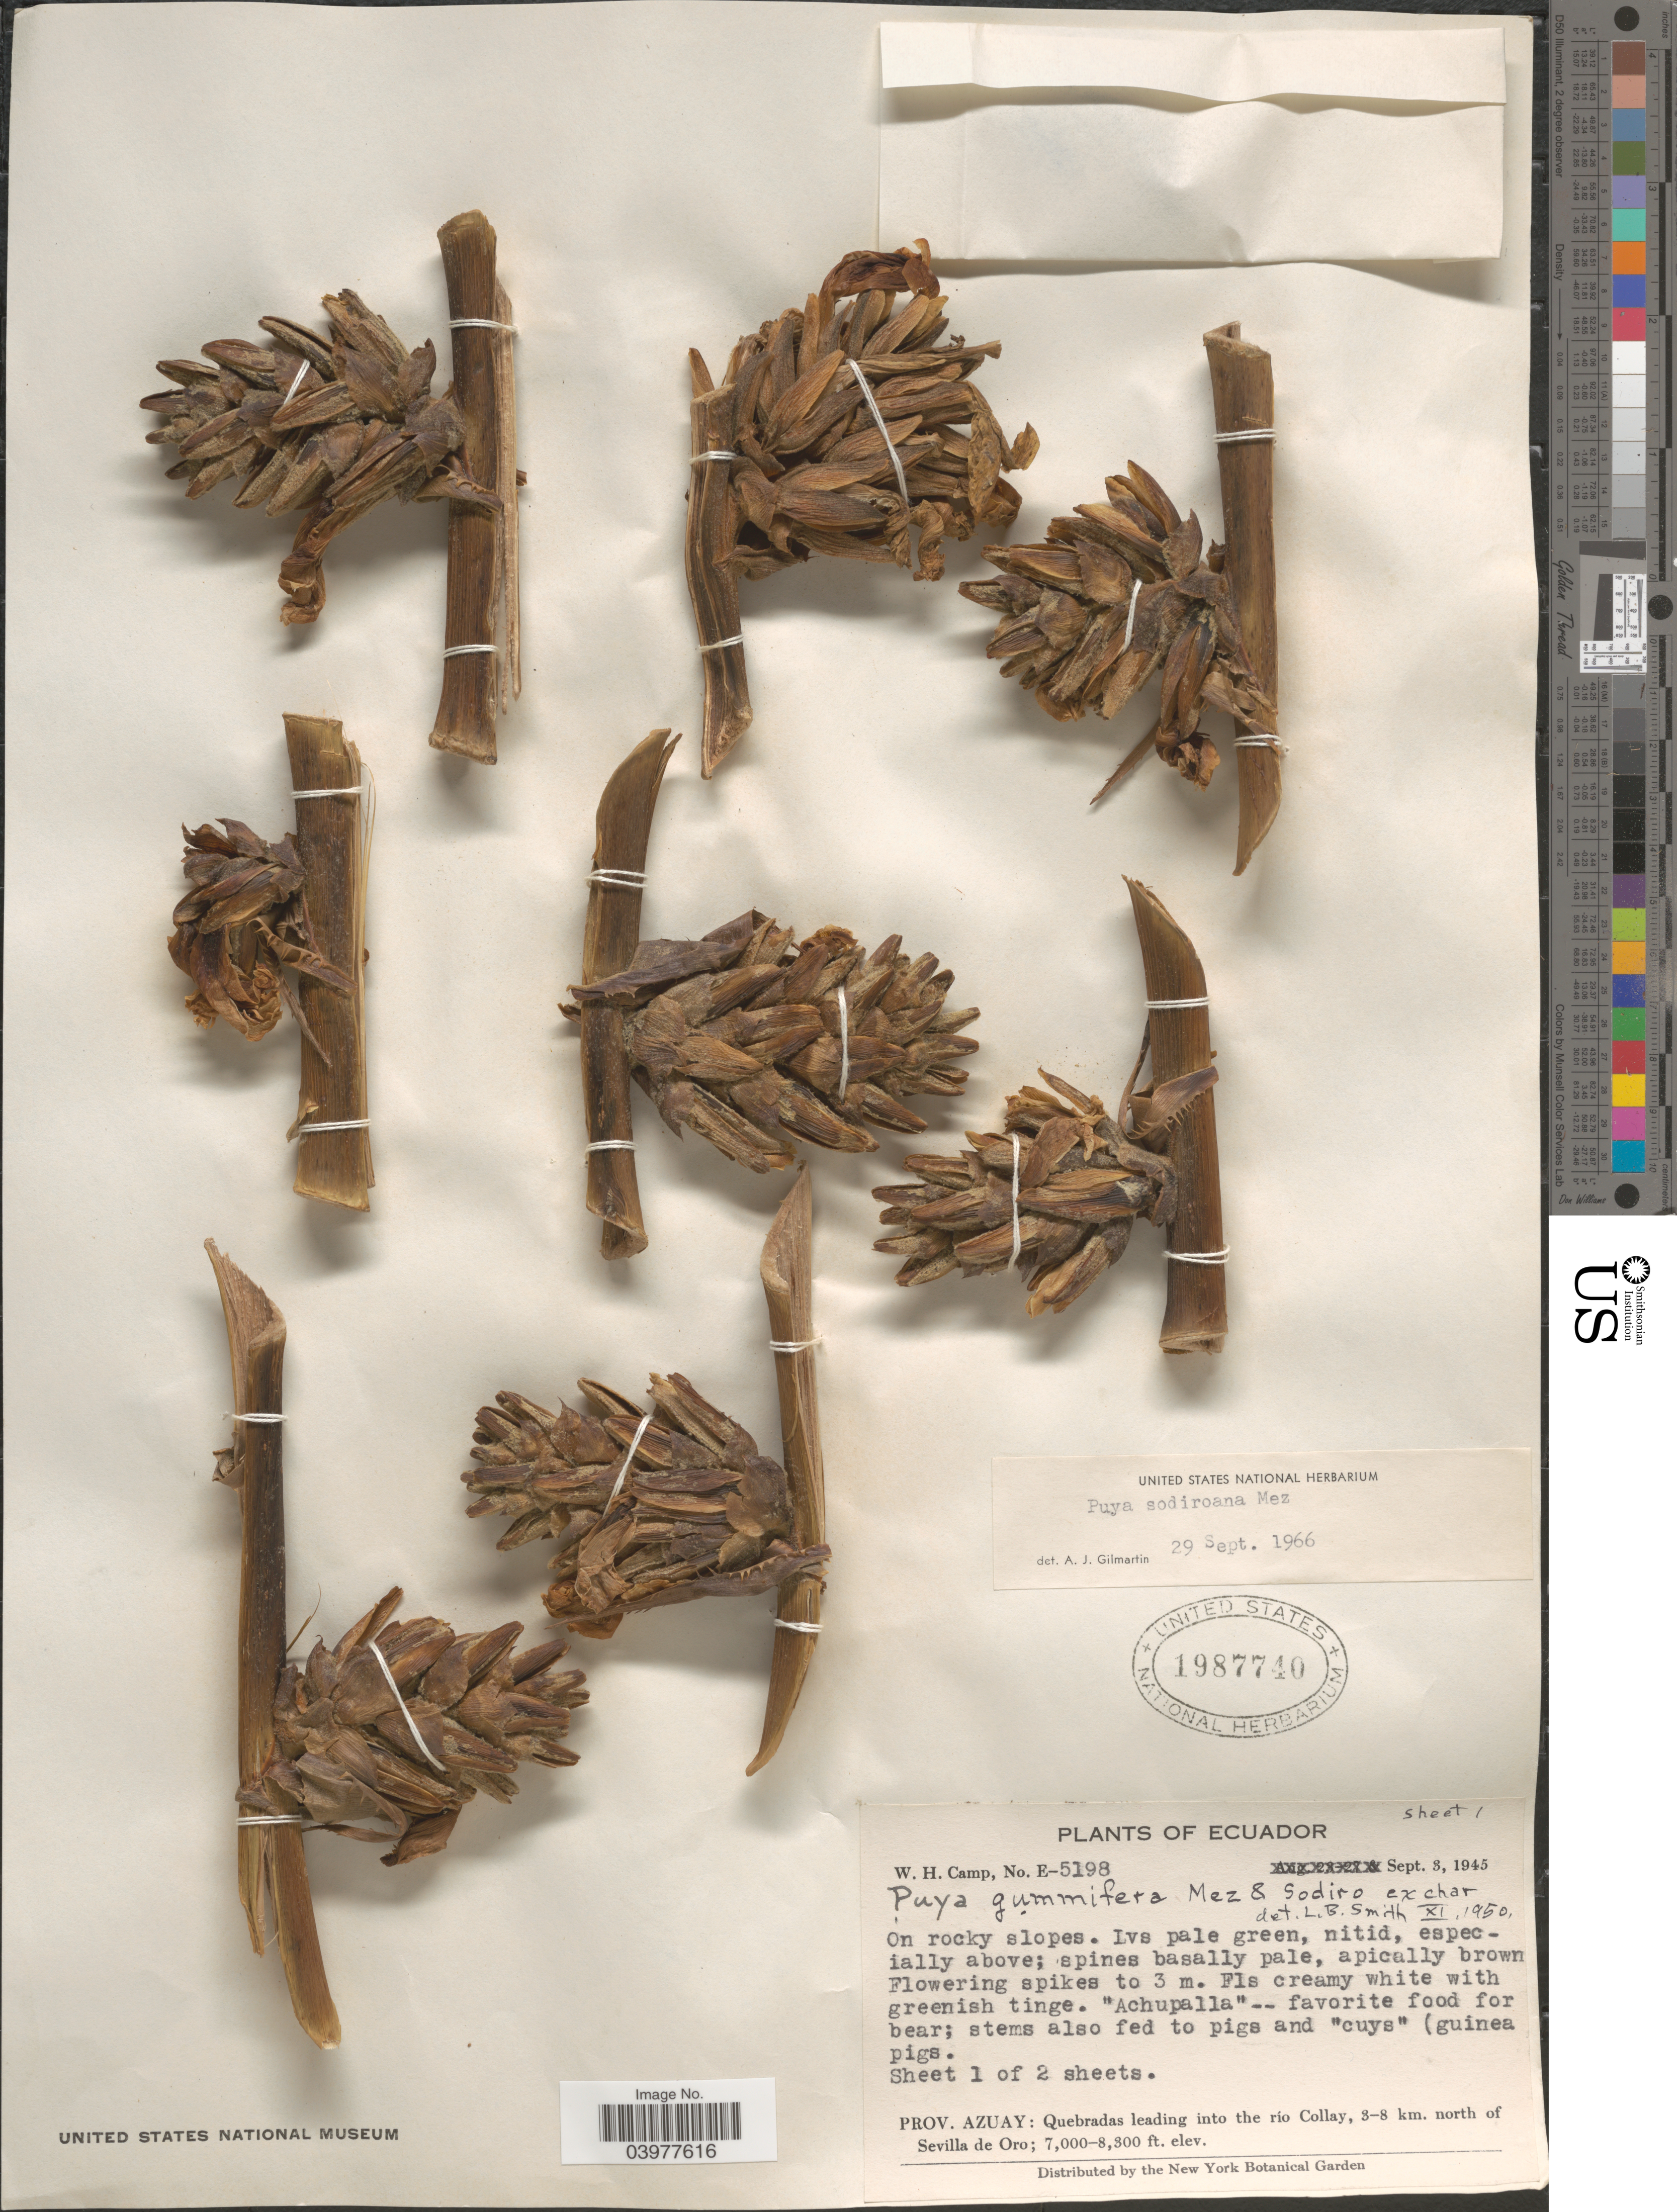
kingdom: Plantae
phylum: Tracheophyta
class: Liliopsida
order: Poales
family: Bromeliaceae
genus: Puya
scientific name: Puya sodiroana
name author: Mez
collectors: W. H. Camp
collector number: E5198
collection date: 1945-09-03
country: Ecuador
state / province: Azuay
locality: Quebradas leading into the río Collay, 3-8 km. north of Sevilla de Oro.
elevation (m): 2134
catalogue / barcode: US 1987740